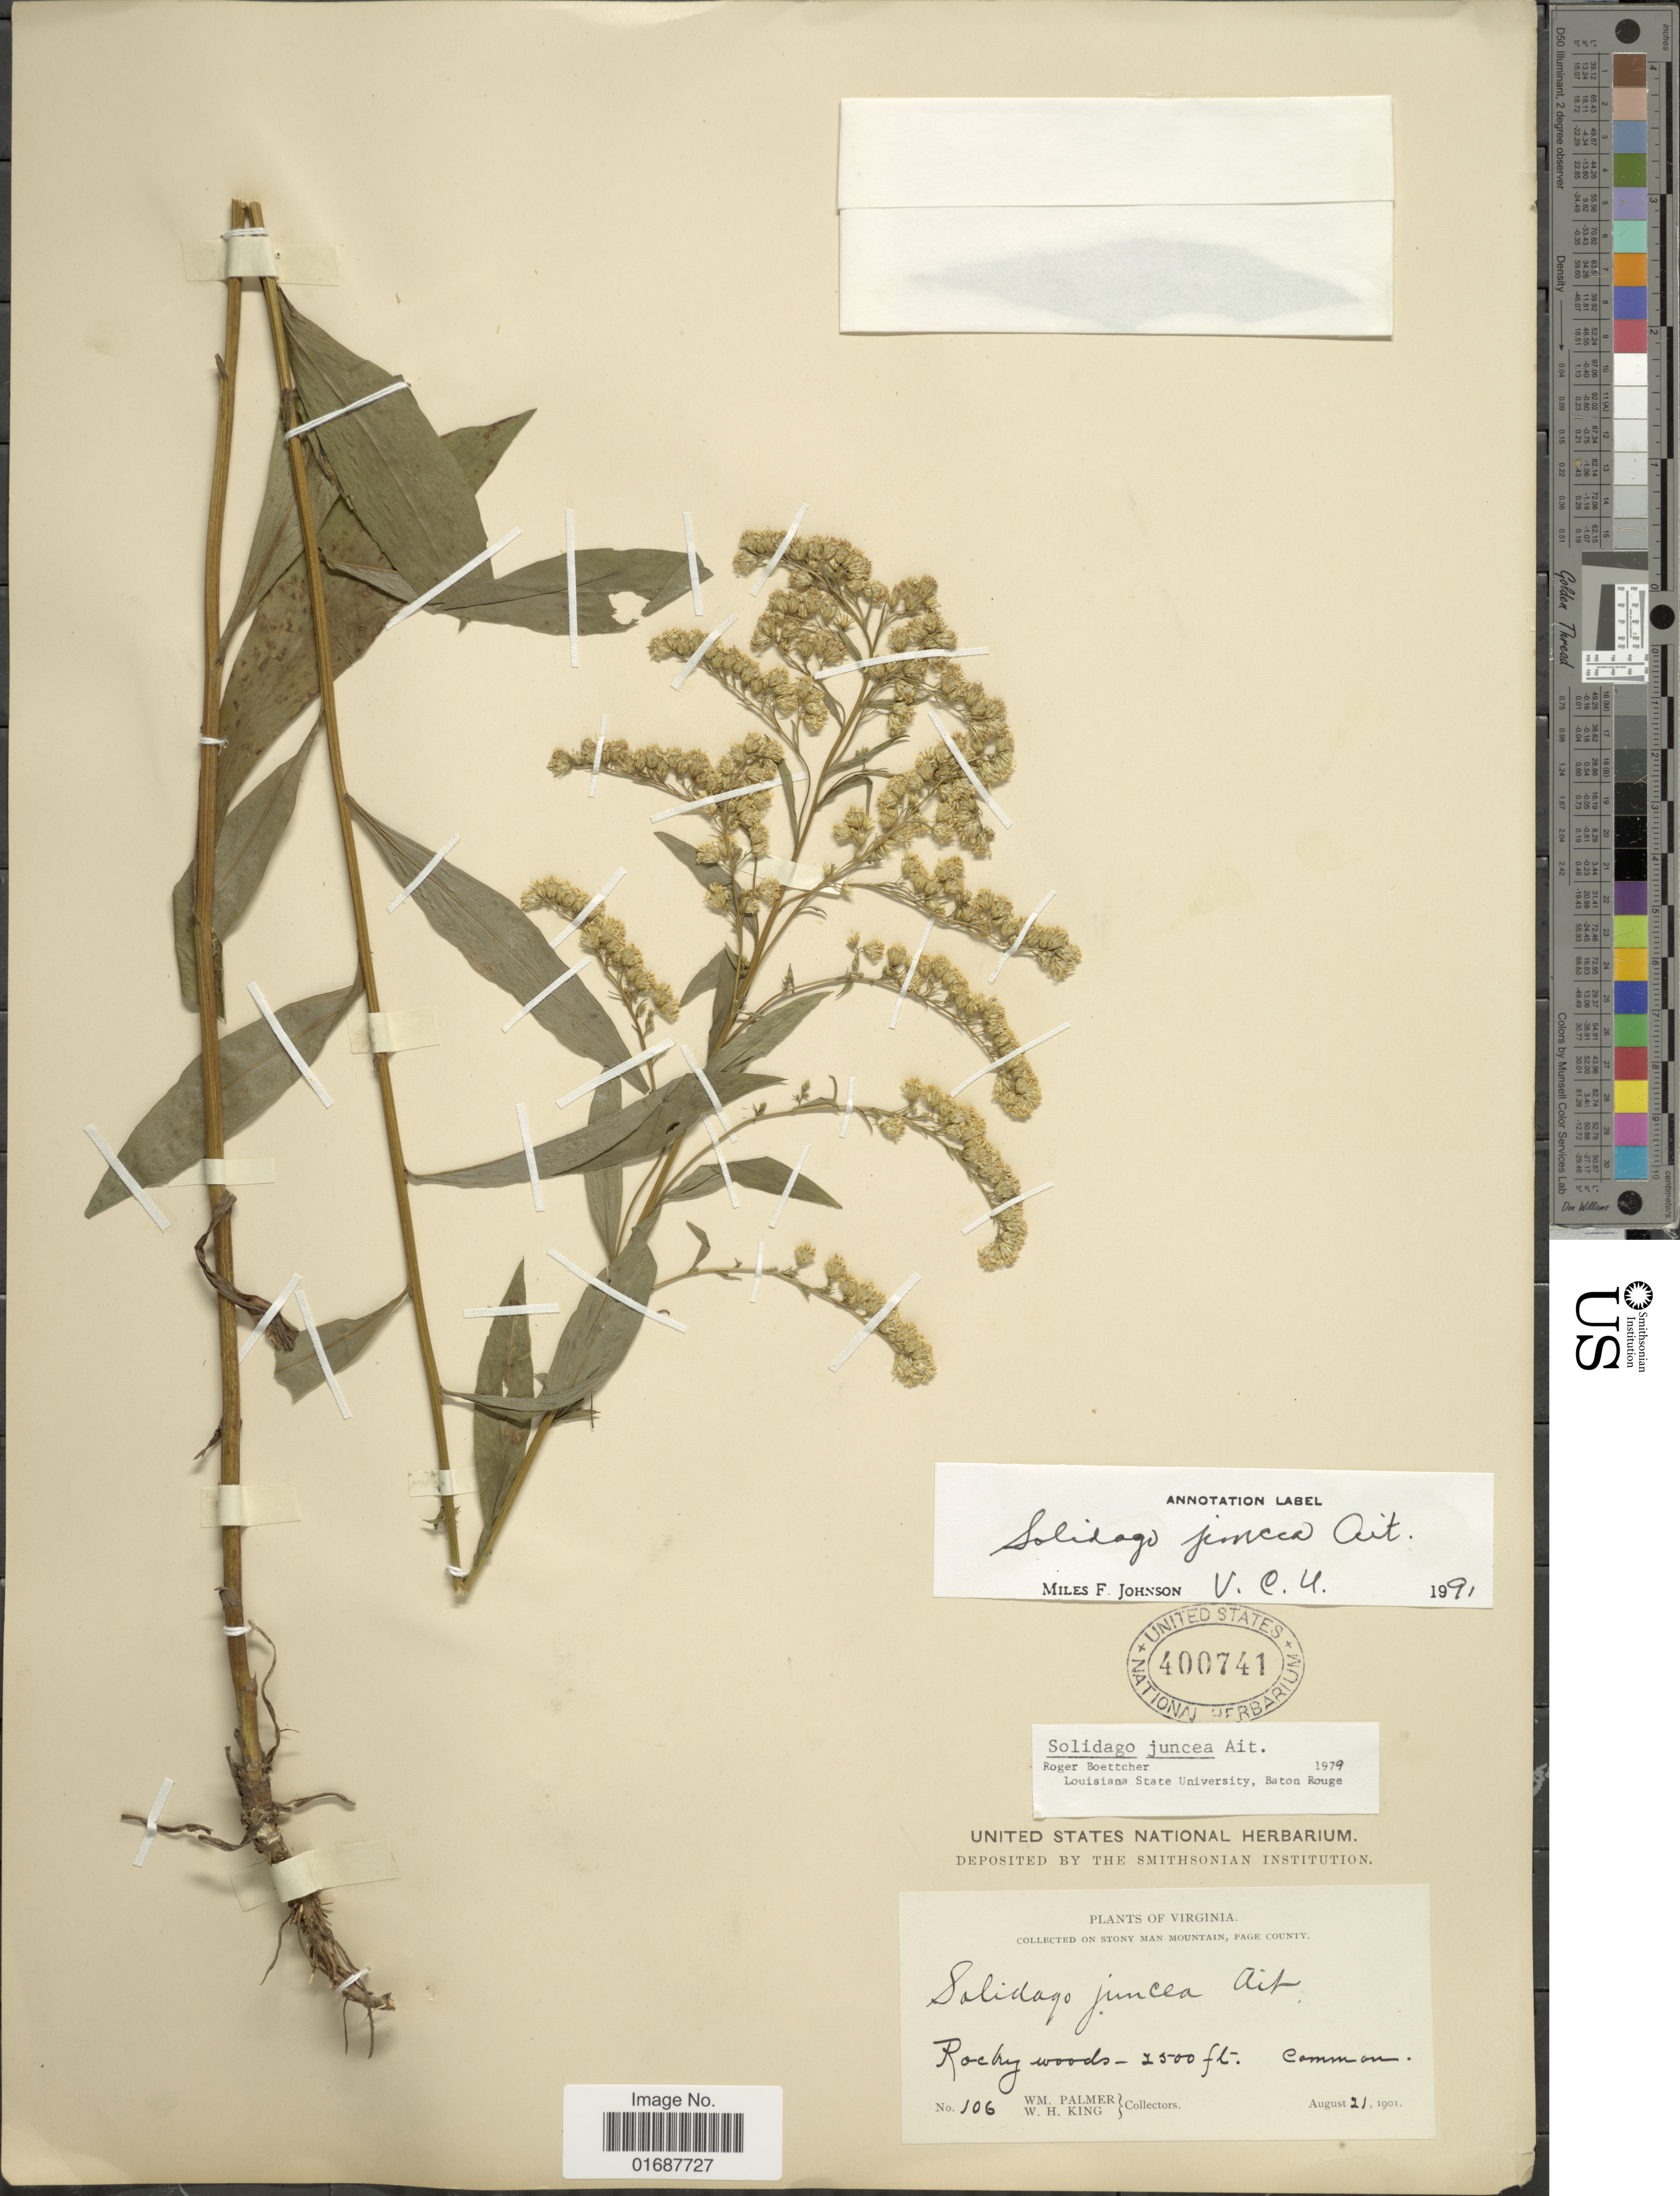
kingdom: Plantae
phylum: Tracheophyta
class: Magnoliopsida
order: Asterales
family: Asteraceae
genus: Solidago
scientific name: Solidago juncea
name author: Aiton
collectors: W. Palmer & W. H. King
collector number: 106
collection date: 1901-08-21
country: United States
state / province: Virginia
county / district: Page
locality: Stony Man Mountain, Page County. Rocky woods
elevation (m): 762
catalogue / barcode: US 400741